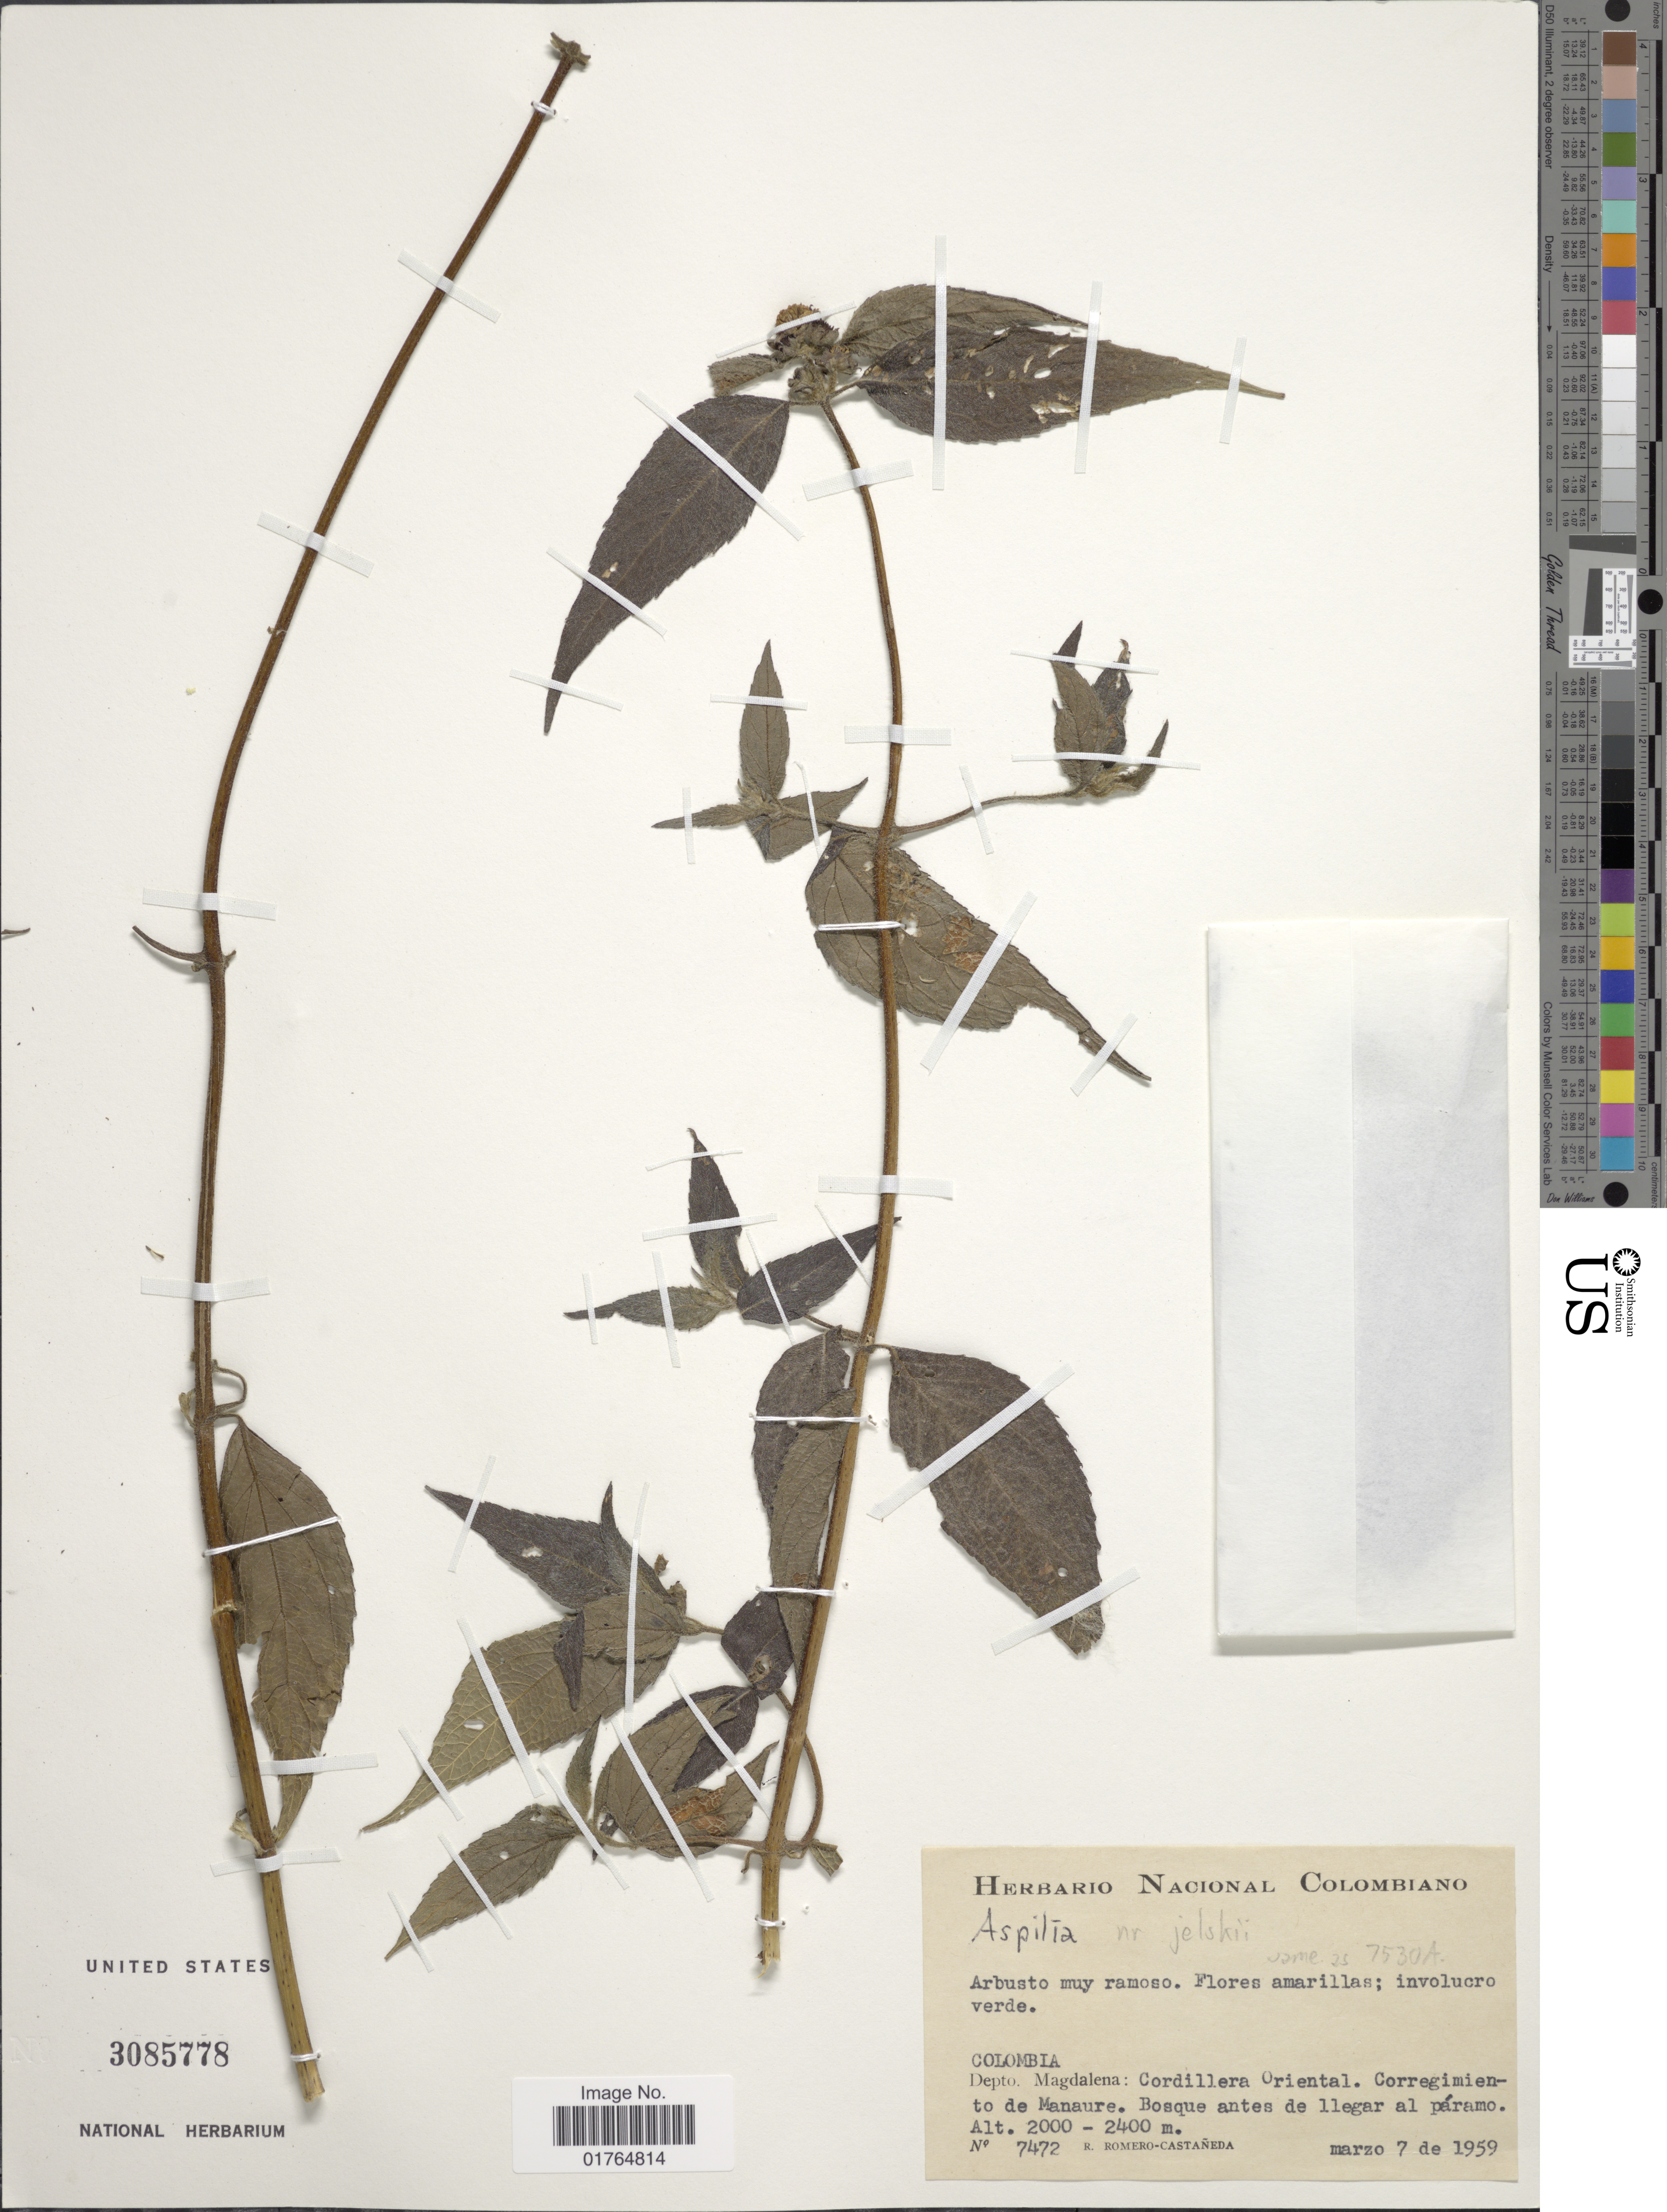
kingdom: Plantae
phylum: Tracheophyta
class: Magnoliopsida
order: Asterales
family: Asteraceae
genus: Wedelia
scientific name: Wedelia tambillosama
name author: B.L. Turner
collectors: R. Romero Castañeda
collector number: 7472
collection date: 1959-03-07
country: Colombia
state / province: Magdalena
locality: Cordillera Oriental, Corregimiento de Manaure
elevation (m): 2000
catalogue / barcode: US 3085778